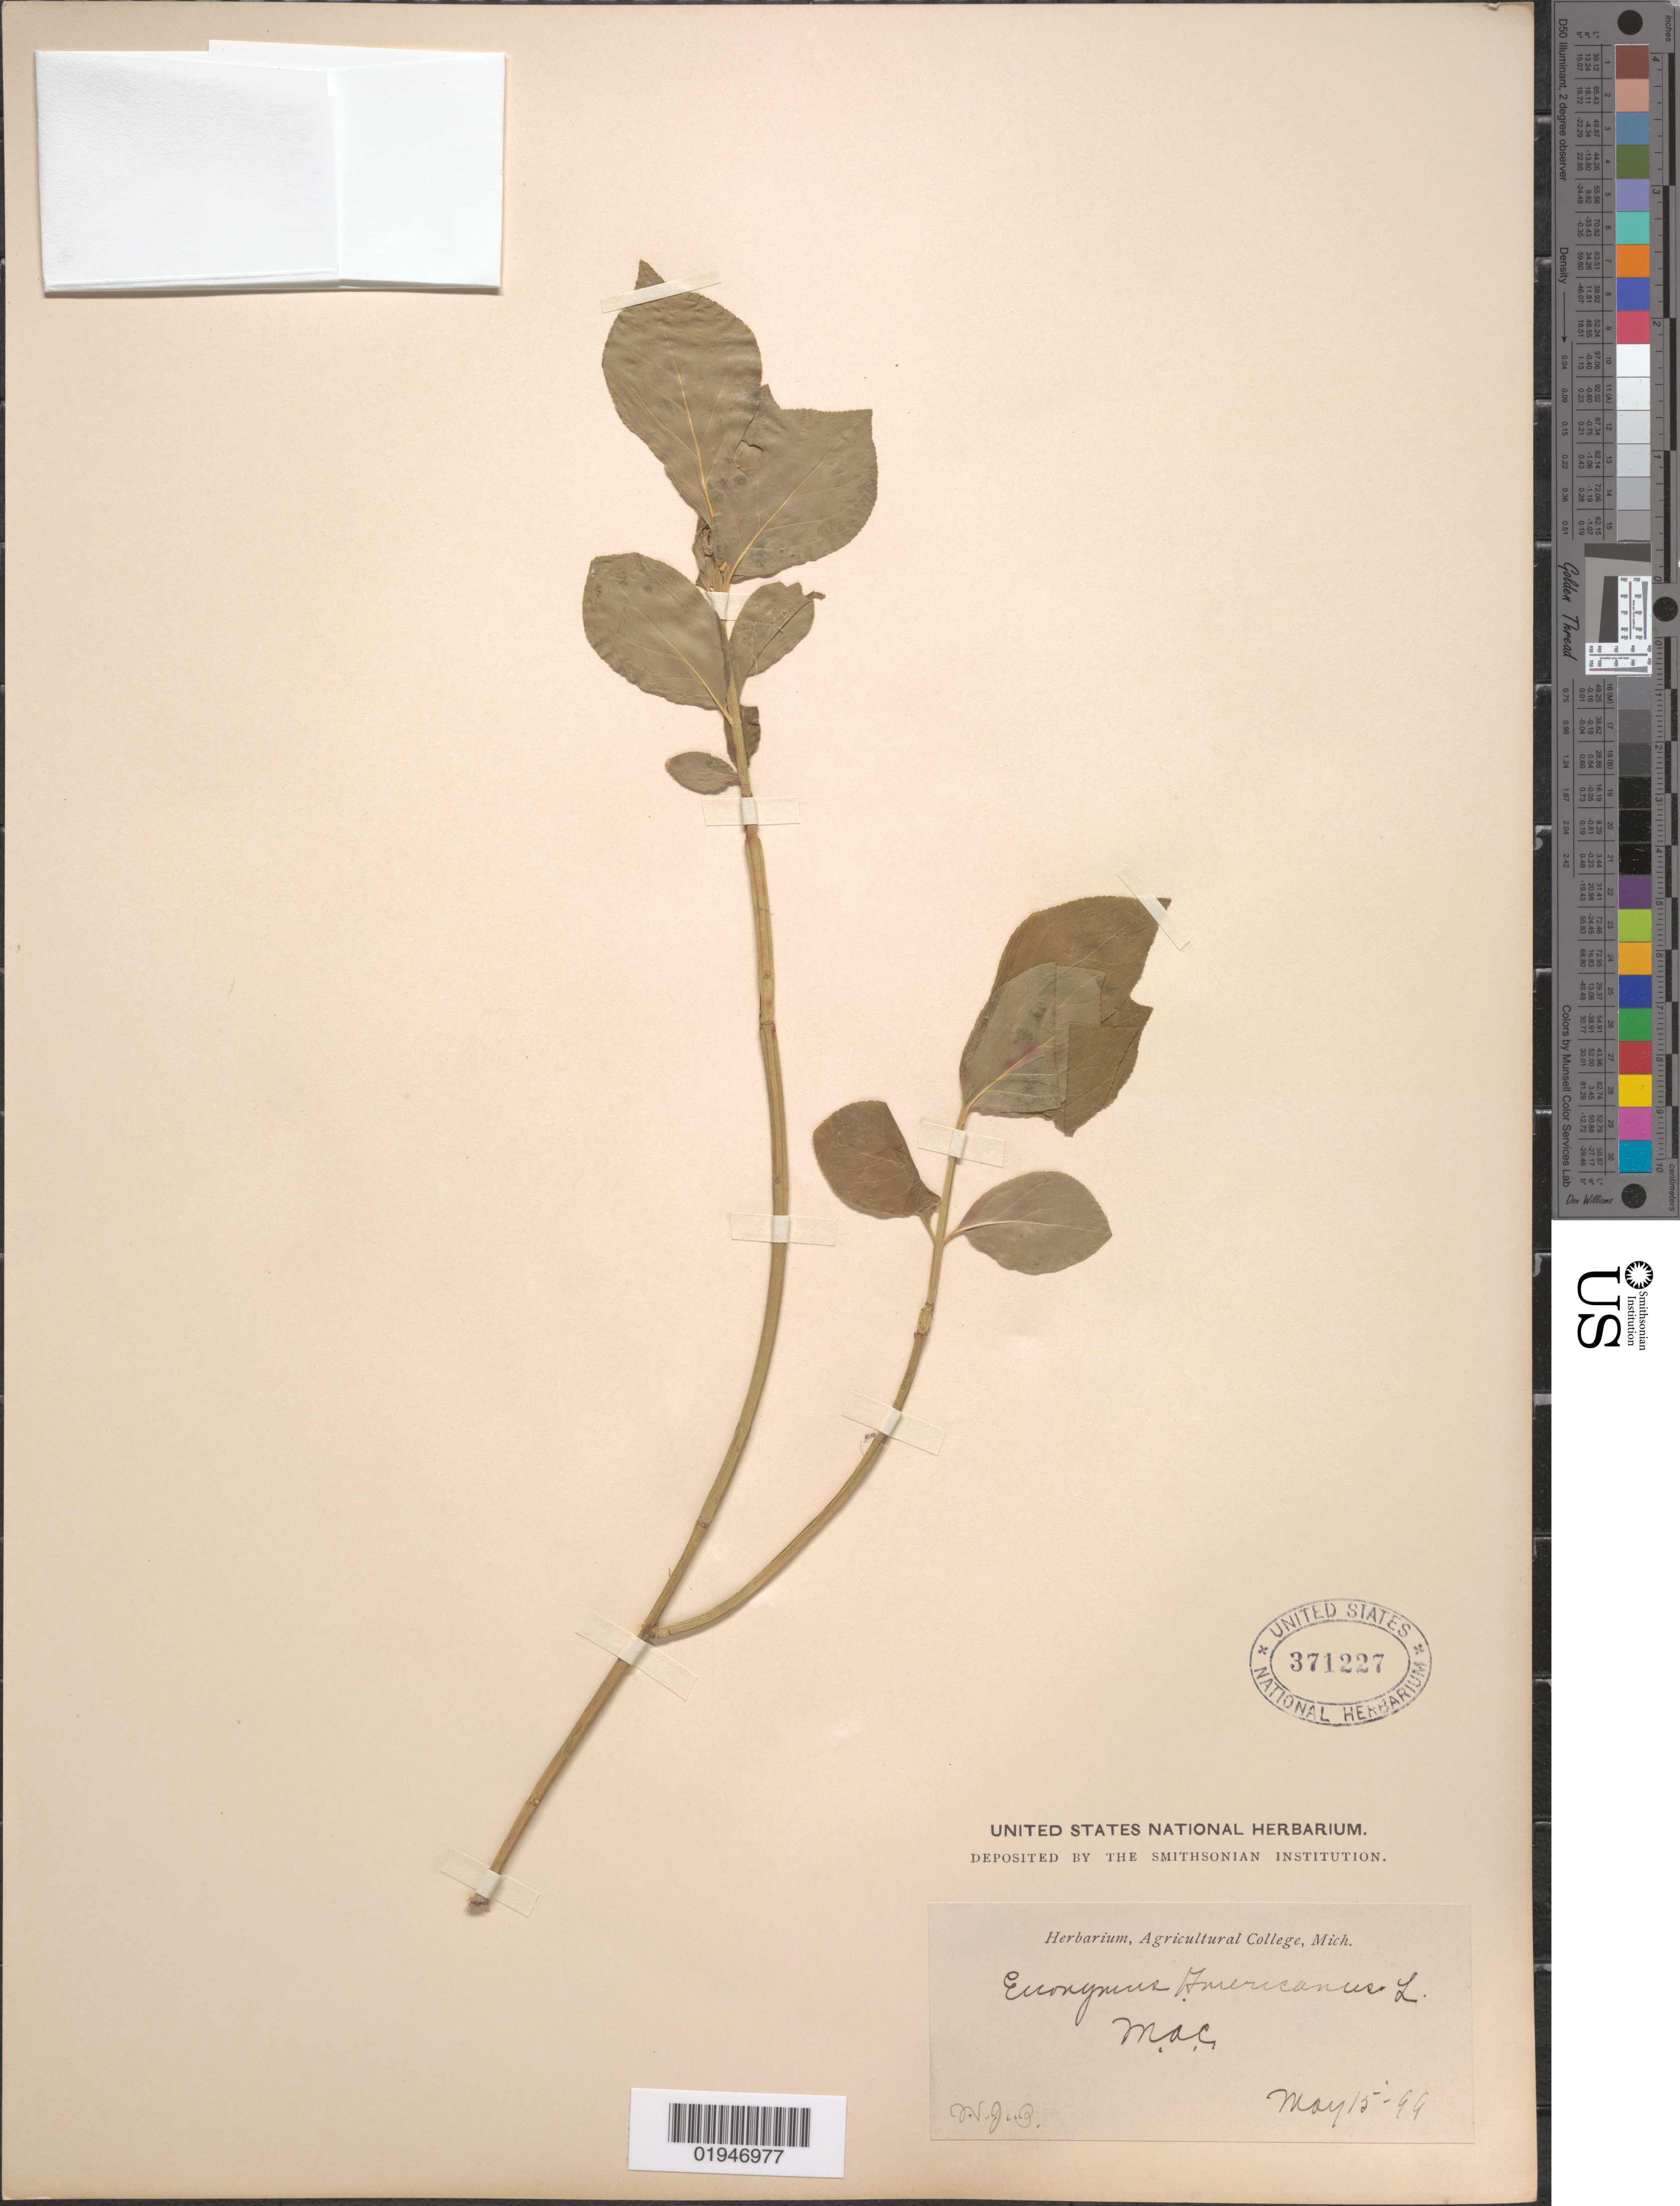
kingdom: Plantae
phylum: Tracheophyta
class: Magnoliopsida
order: Celastrales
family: Celastraceae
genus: Euonymus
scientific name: Euonymus obovatus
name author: Nutt.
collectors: W. J. Beal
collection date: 1899-05-15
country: United States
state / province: Michigan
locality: M.A.C. [Michigan Agricultural College? now Michigan State Univ.]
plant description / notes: Collector initials only: W.J.B.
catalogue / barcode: US 371227